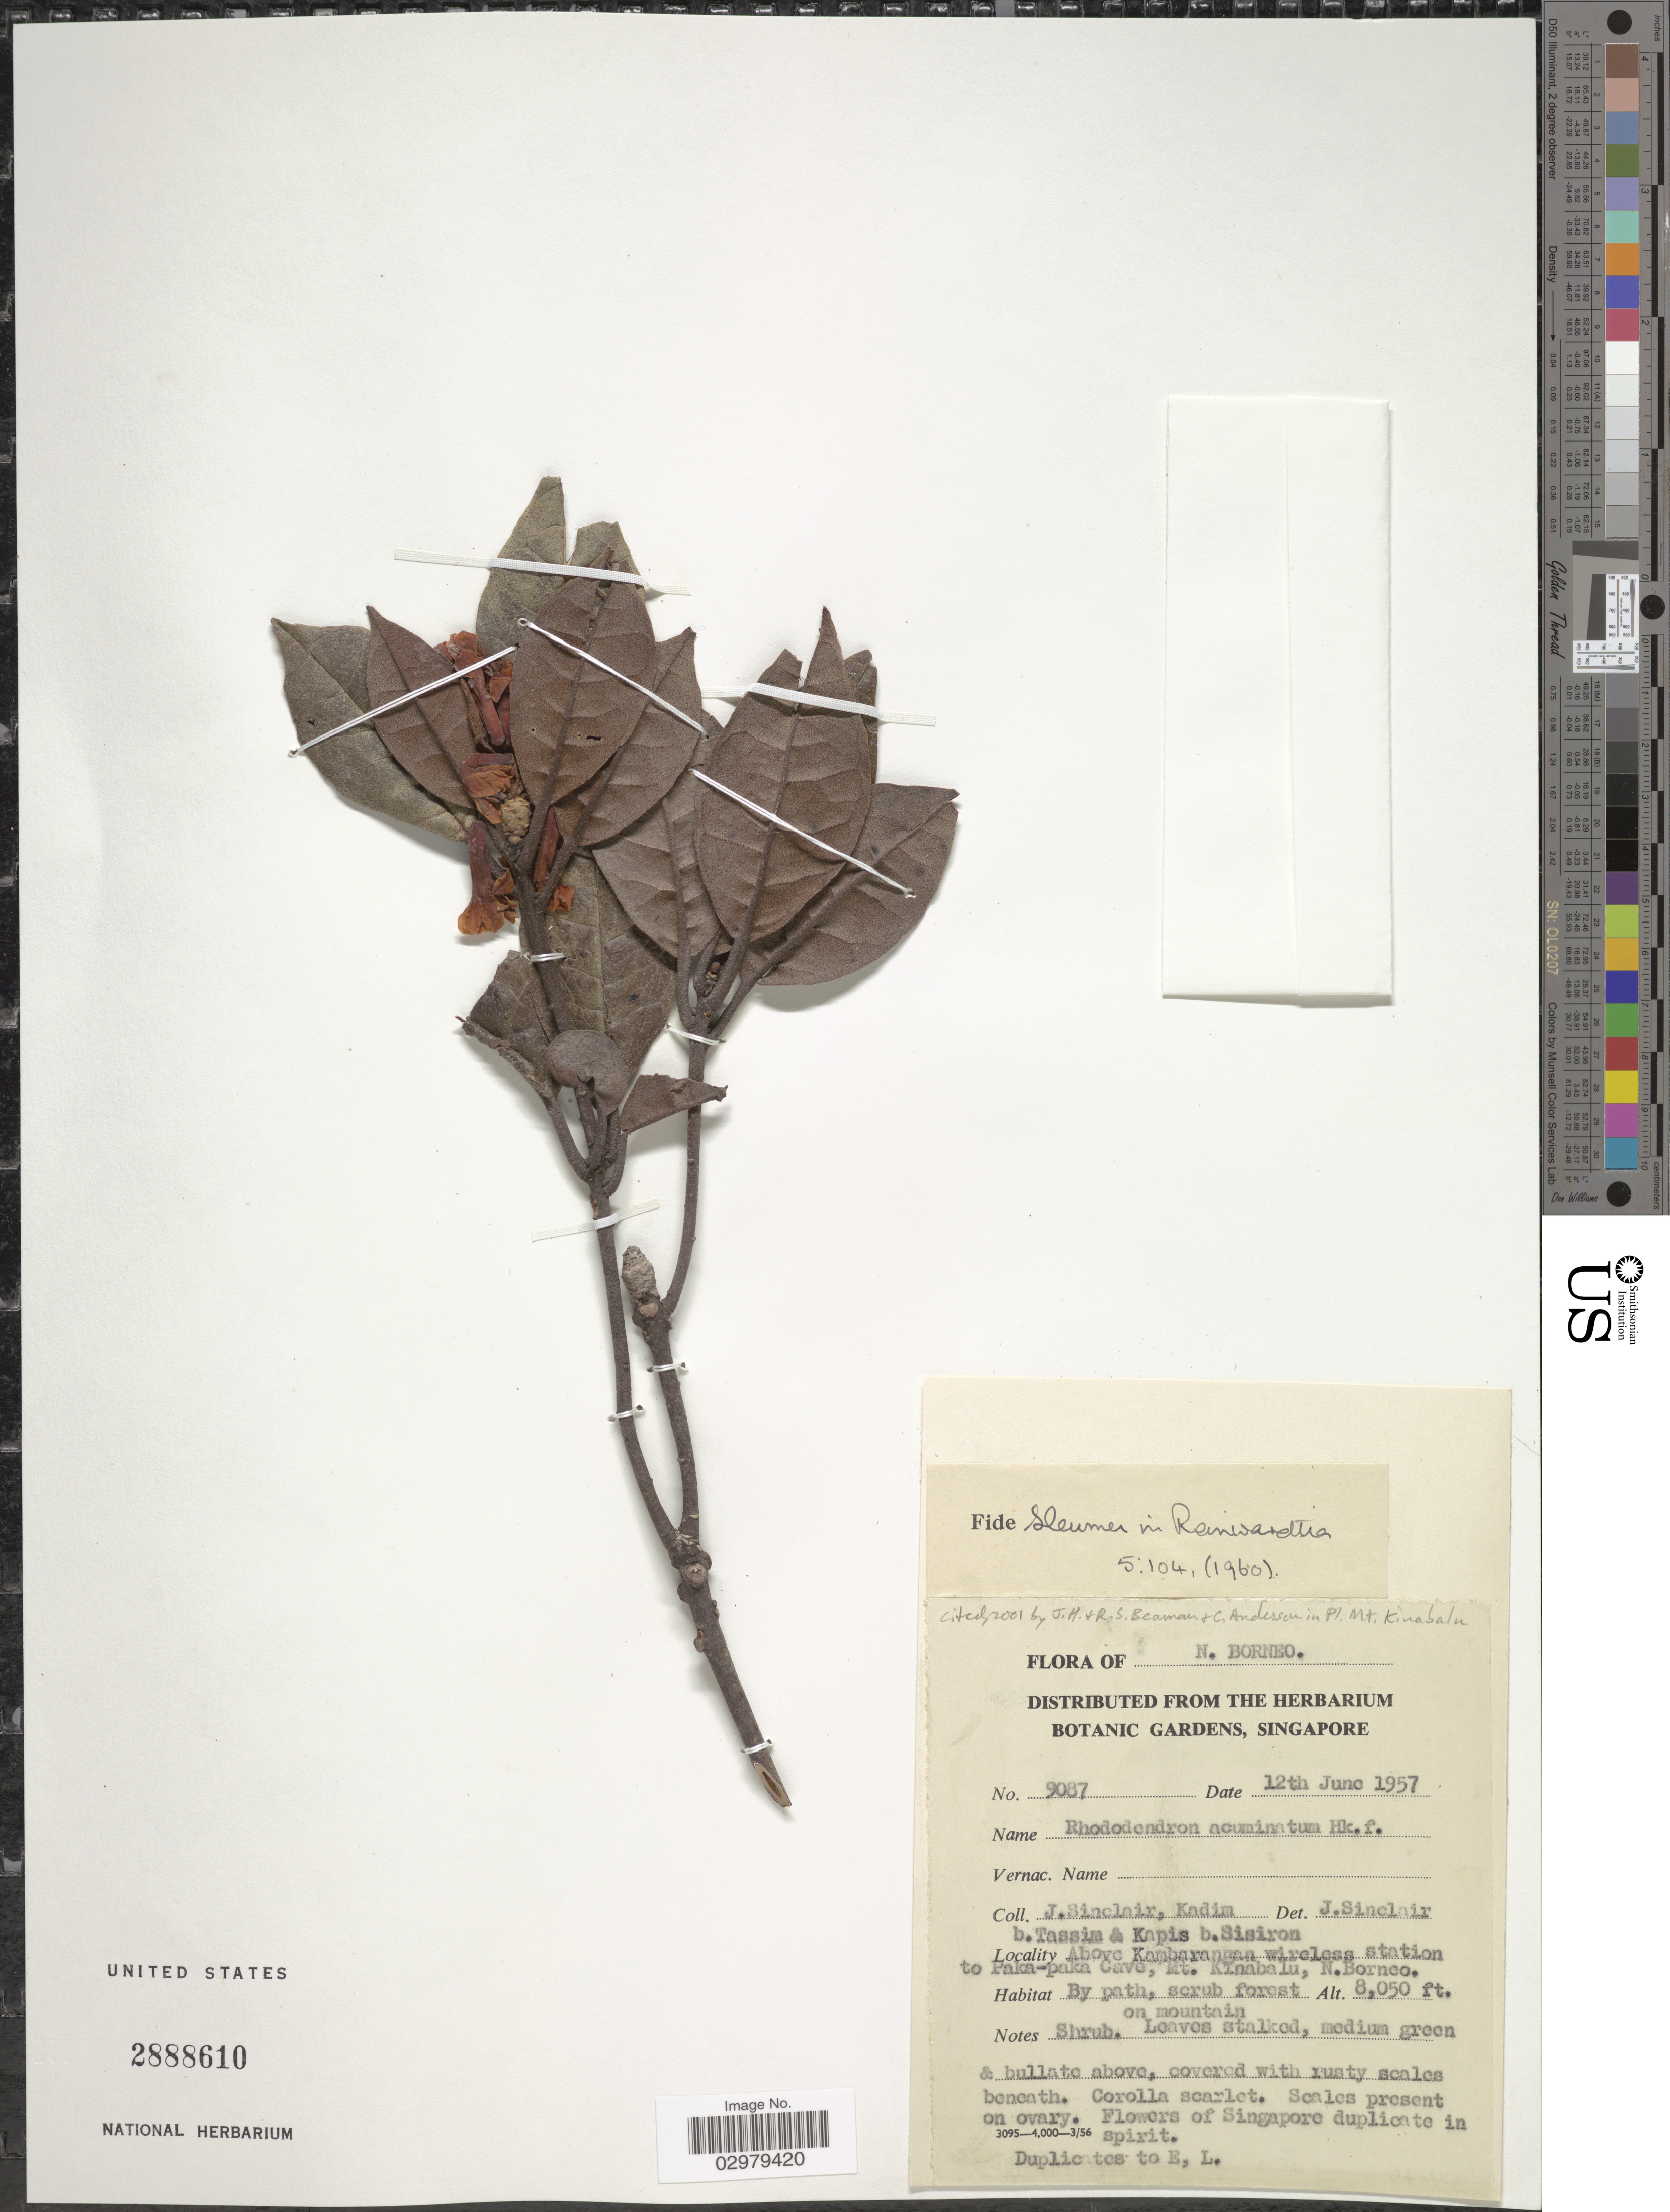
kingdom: Plantae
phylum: Tracheophyta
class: Magnoliopsida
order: Ericales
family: Ericaceae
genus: Rhododendron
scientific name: Rhododendron acuminatum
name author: Hook. f.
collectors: J. Sinclair, K. Tassim & Kapis bin Sisiron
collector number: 9087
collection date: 1957-06-12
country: Malaysia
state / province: Sabah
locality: N. Borneo. Above Kambarangan wireless station to Paka-paka Cave, Mt. Kinabalu.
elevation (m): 2454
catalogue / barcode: US 288610